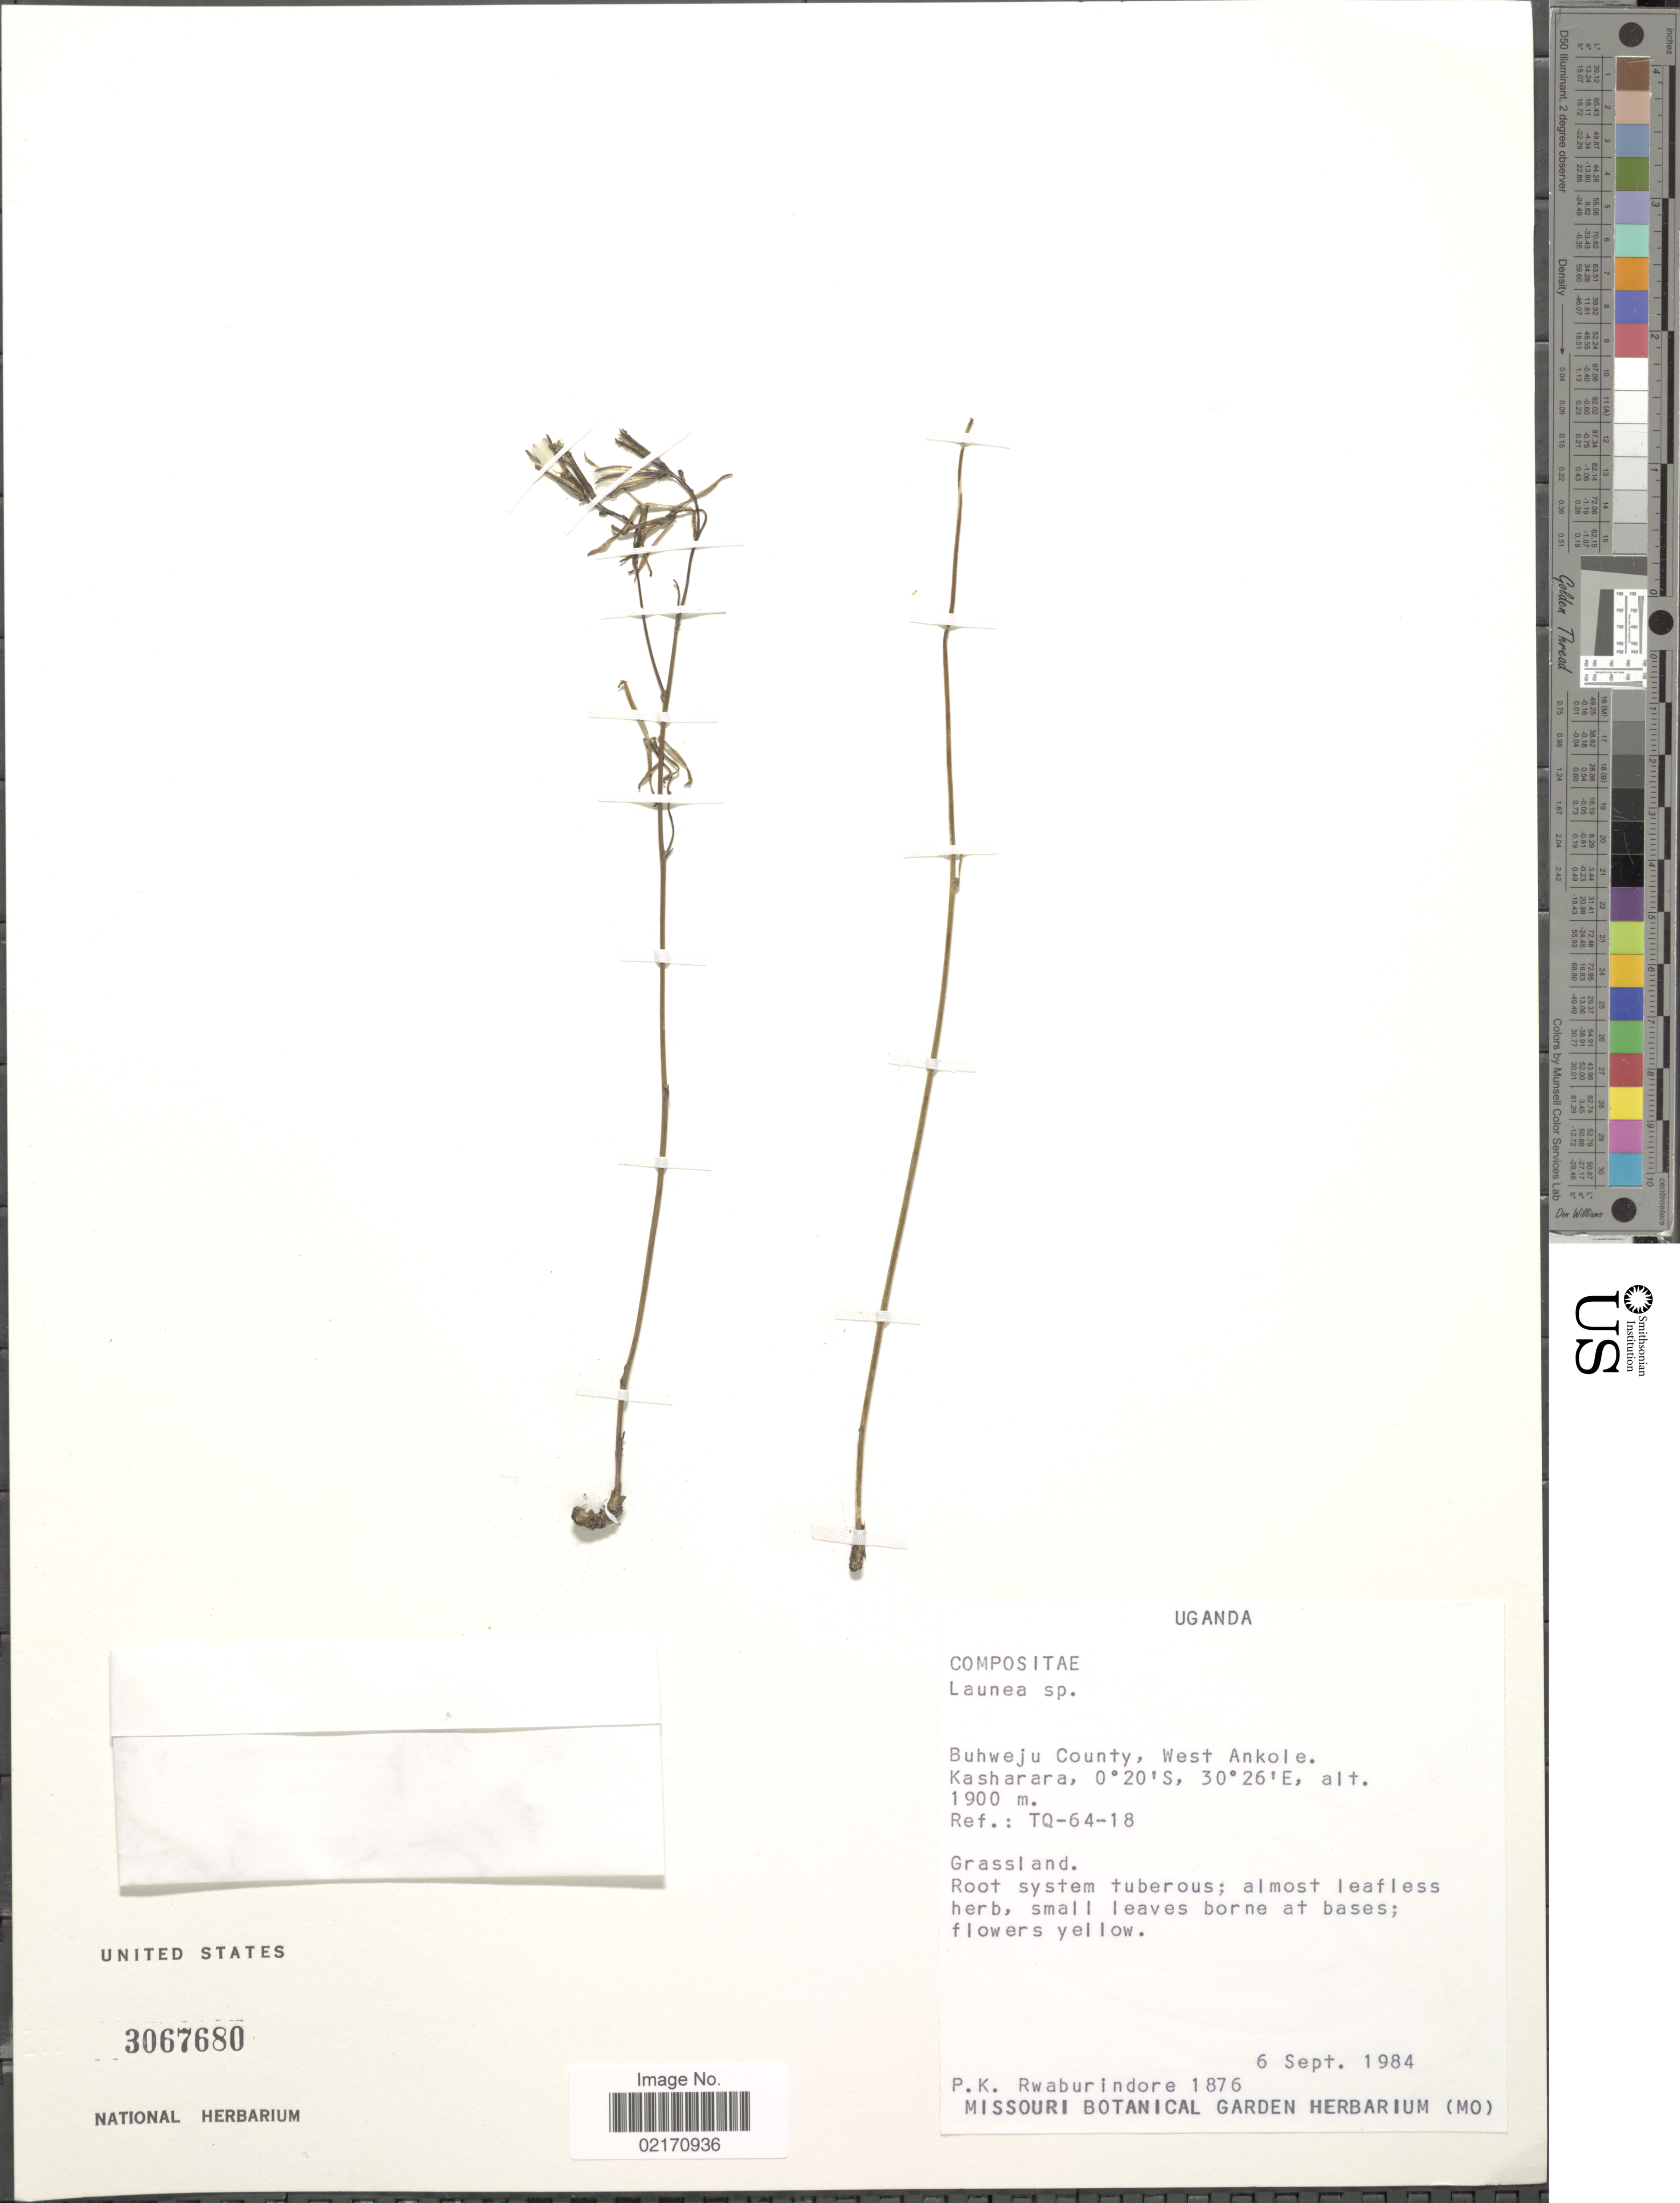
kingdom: Plantae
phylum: Tracheophyta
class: Magnoliopsida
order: Asterales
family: Asteraceae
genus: Launaea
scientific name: Launaea sp.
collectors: P. Rwaburindore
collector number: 1876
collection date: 1984-09-06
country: Uganda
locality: Buhweju County, West Ankole, Kasharara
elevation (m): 1900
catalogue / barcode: US 3067680